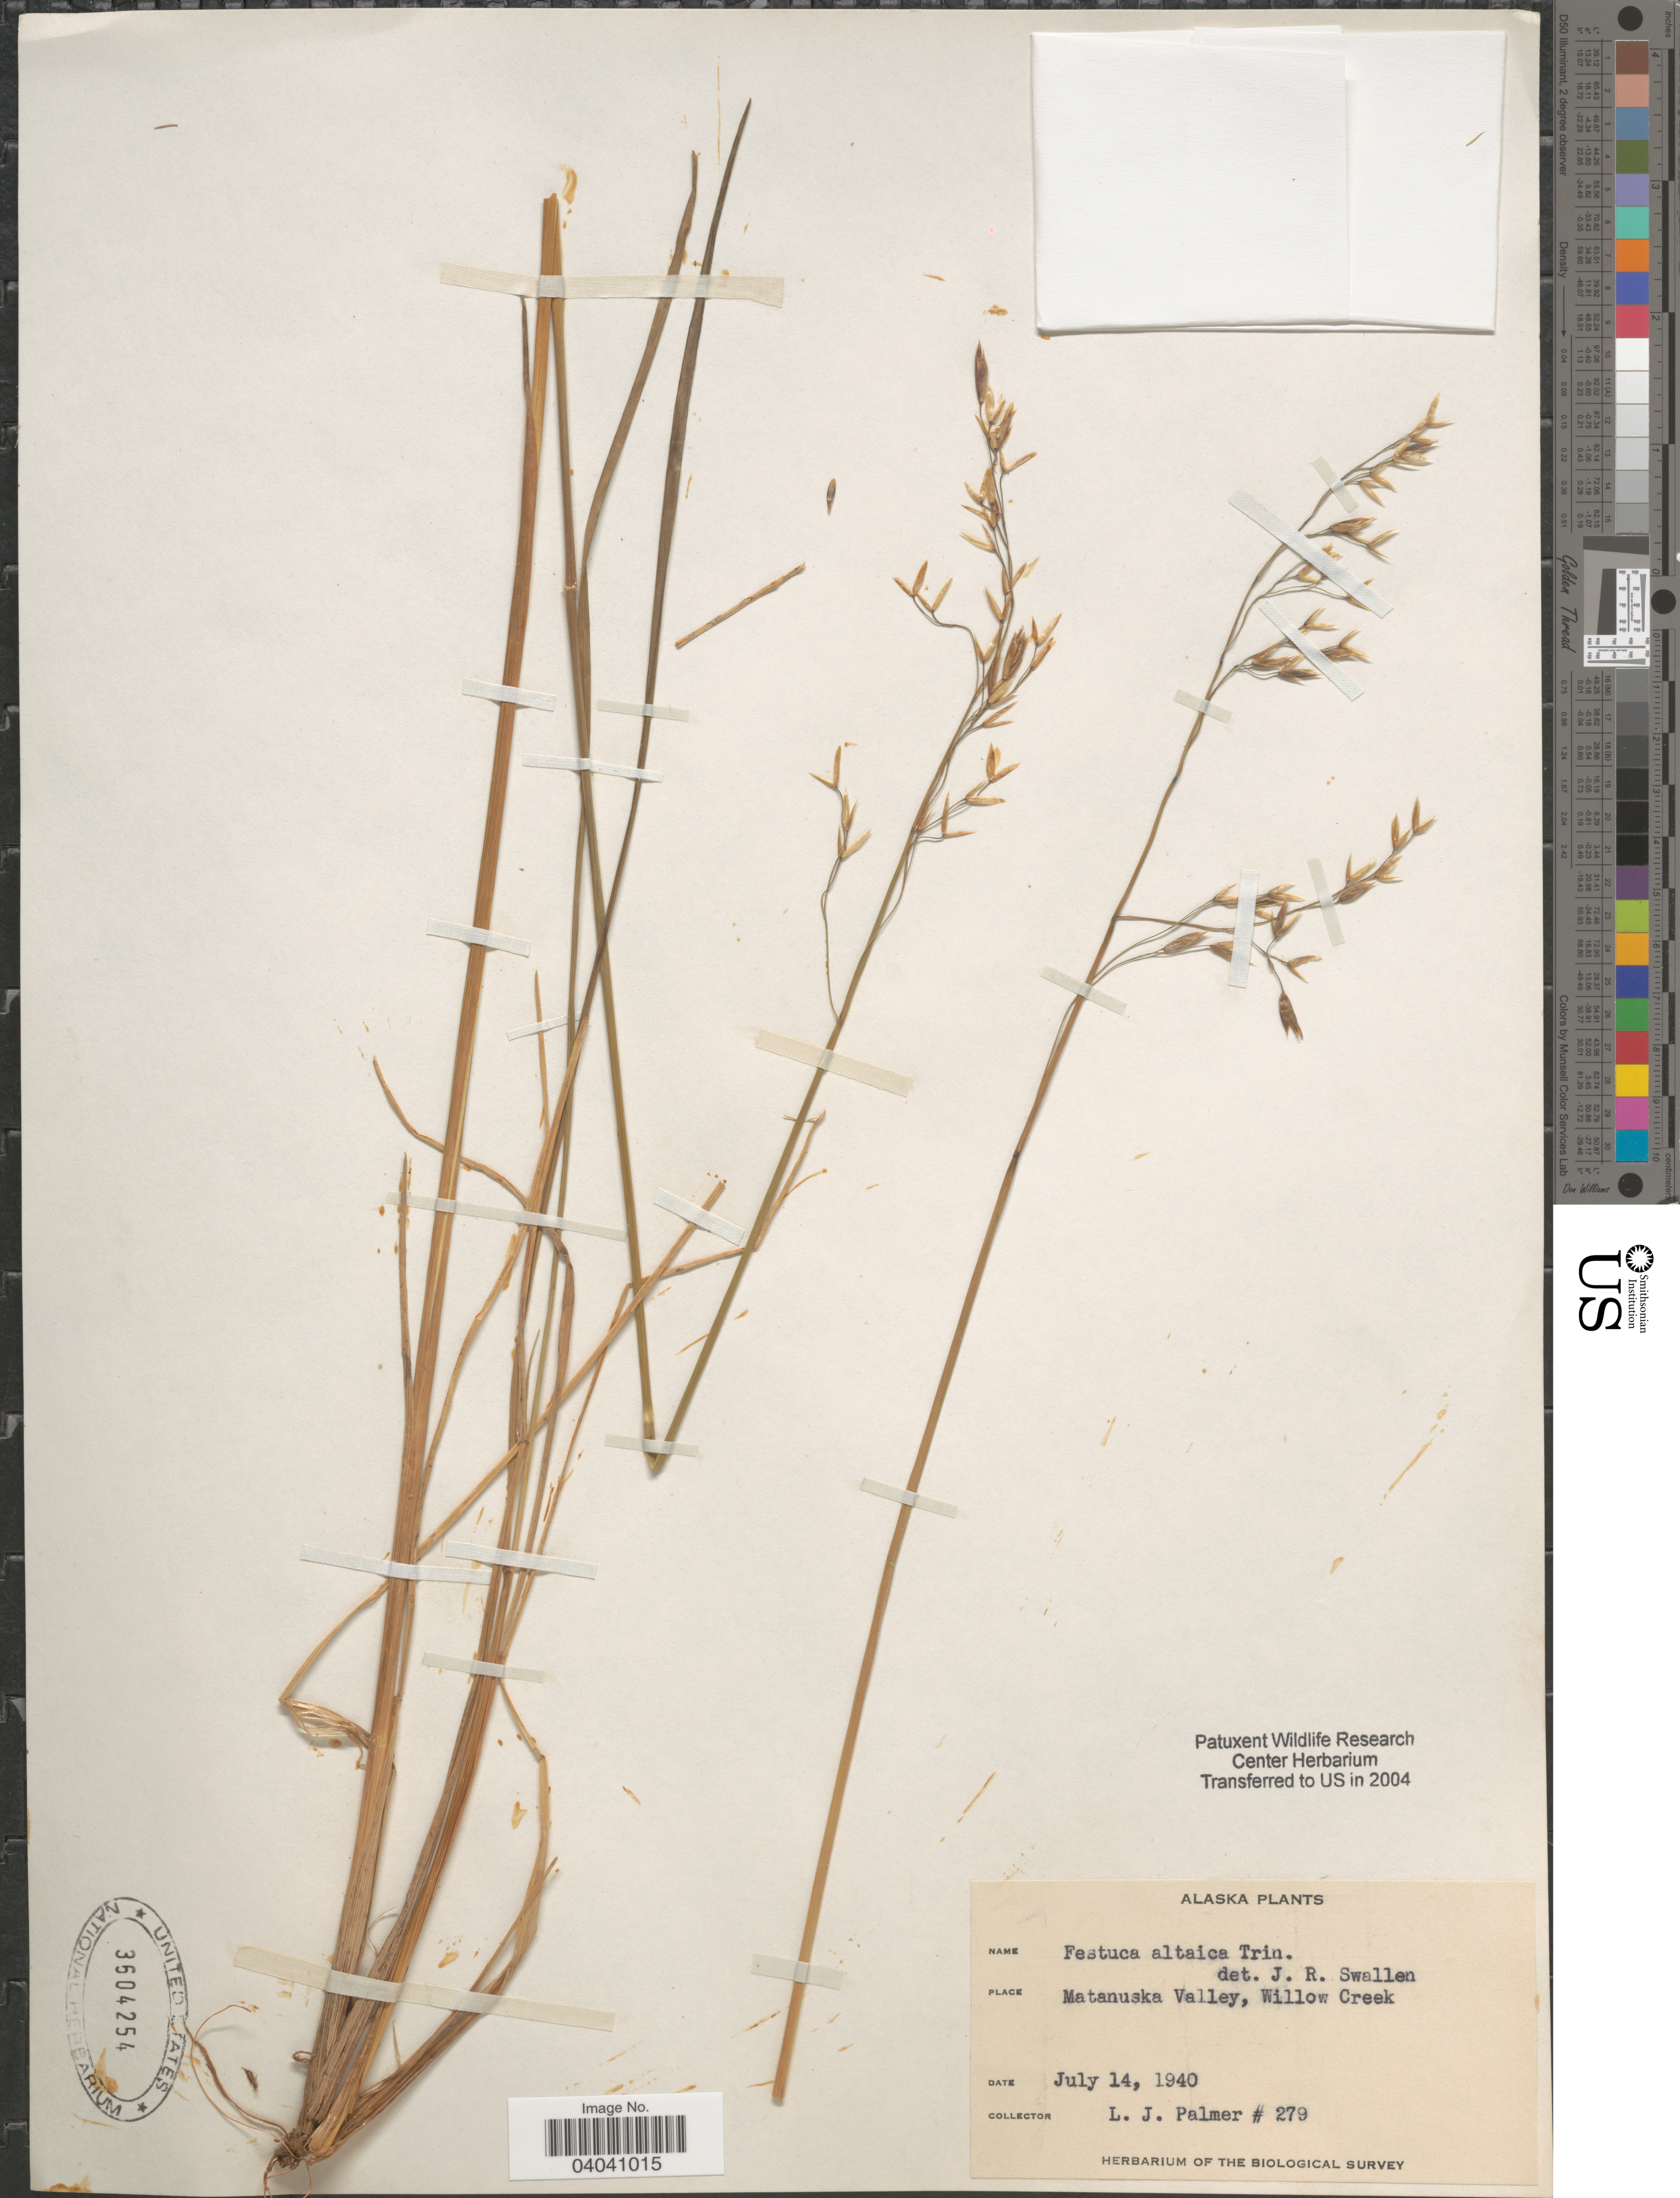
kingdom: Plantae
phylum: Tracheophyta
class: Liliopsida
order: Poales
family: Poaceae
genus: Festuca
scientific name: Festuca altaica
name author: Trin.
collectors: L. J. Palmer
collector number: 279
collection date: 1940-07-14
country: United States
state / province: Alaska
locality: Matanuska Valley, Willow Creek.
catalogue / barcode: US 3604254